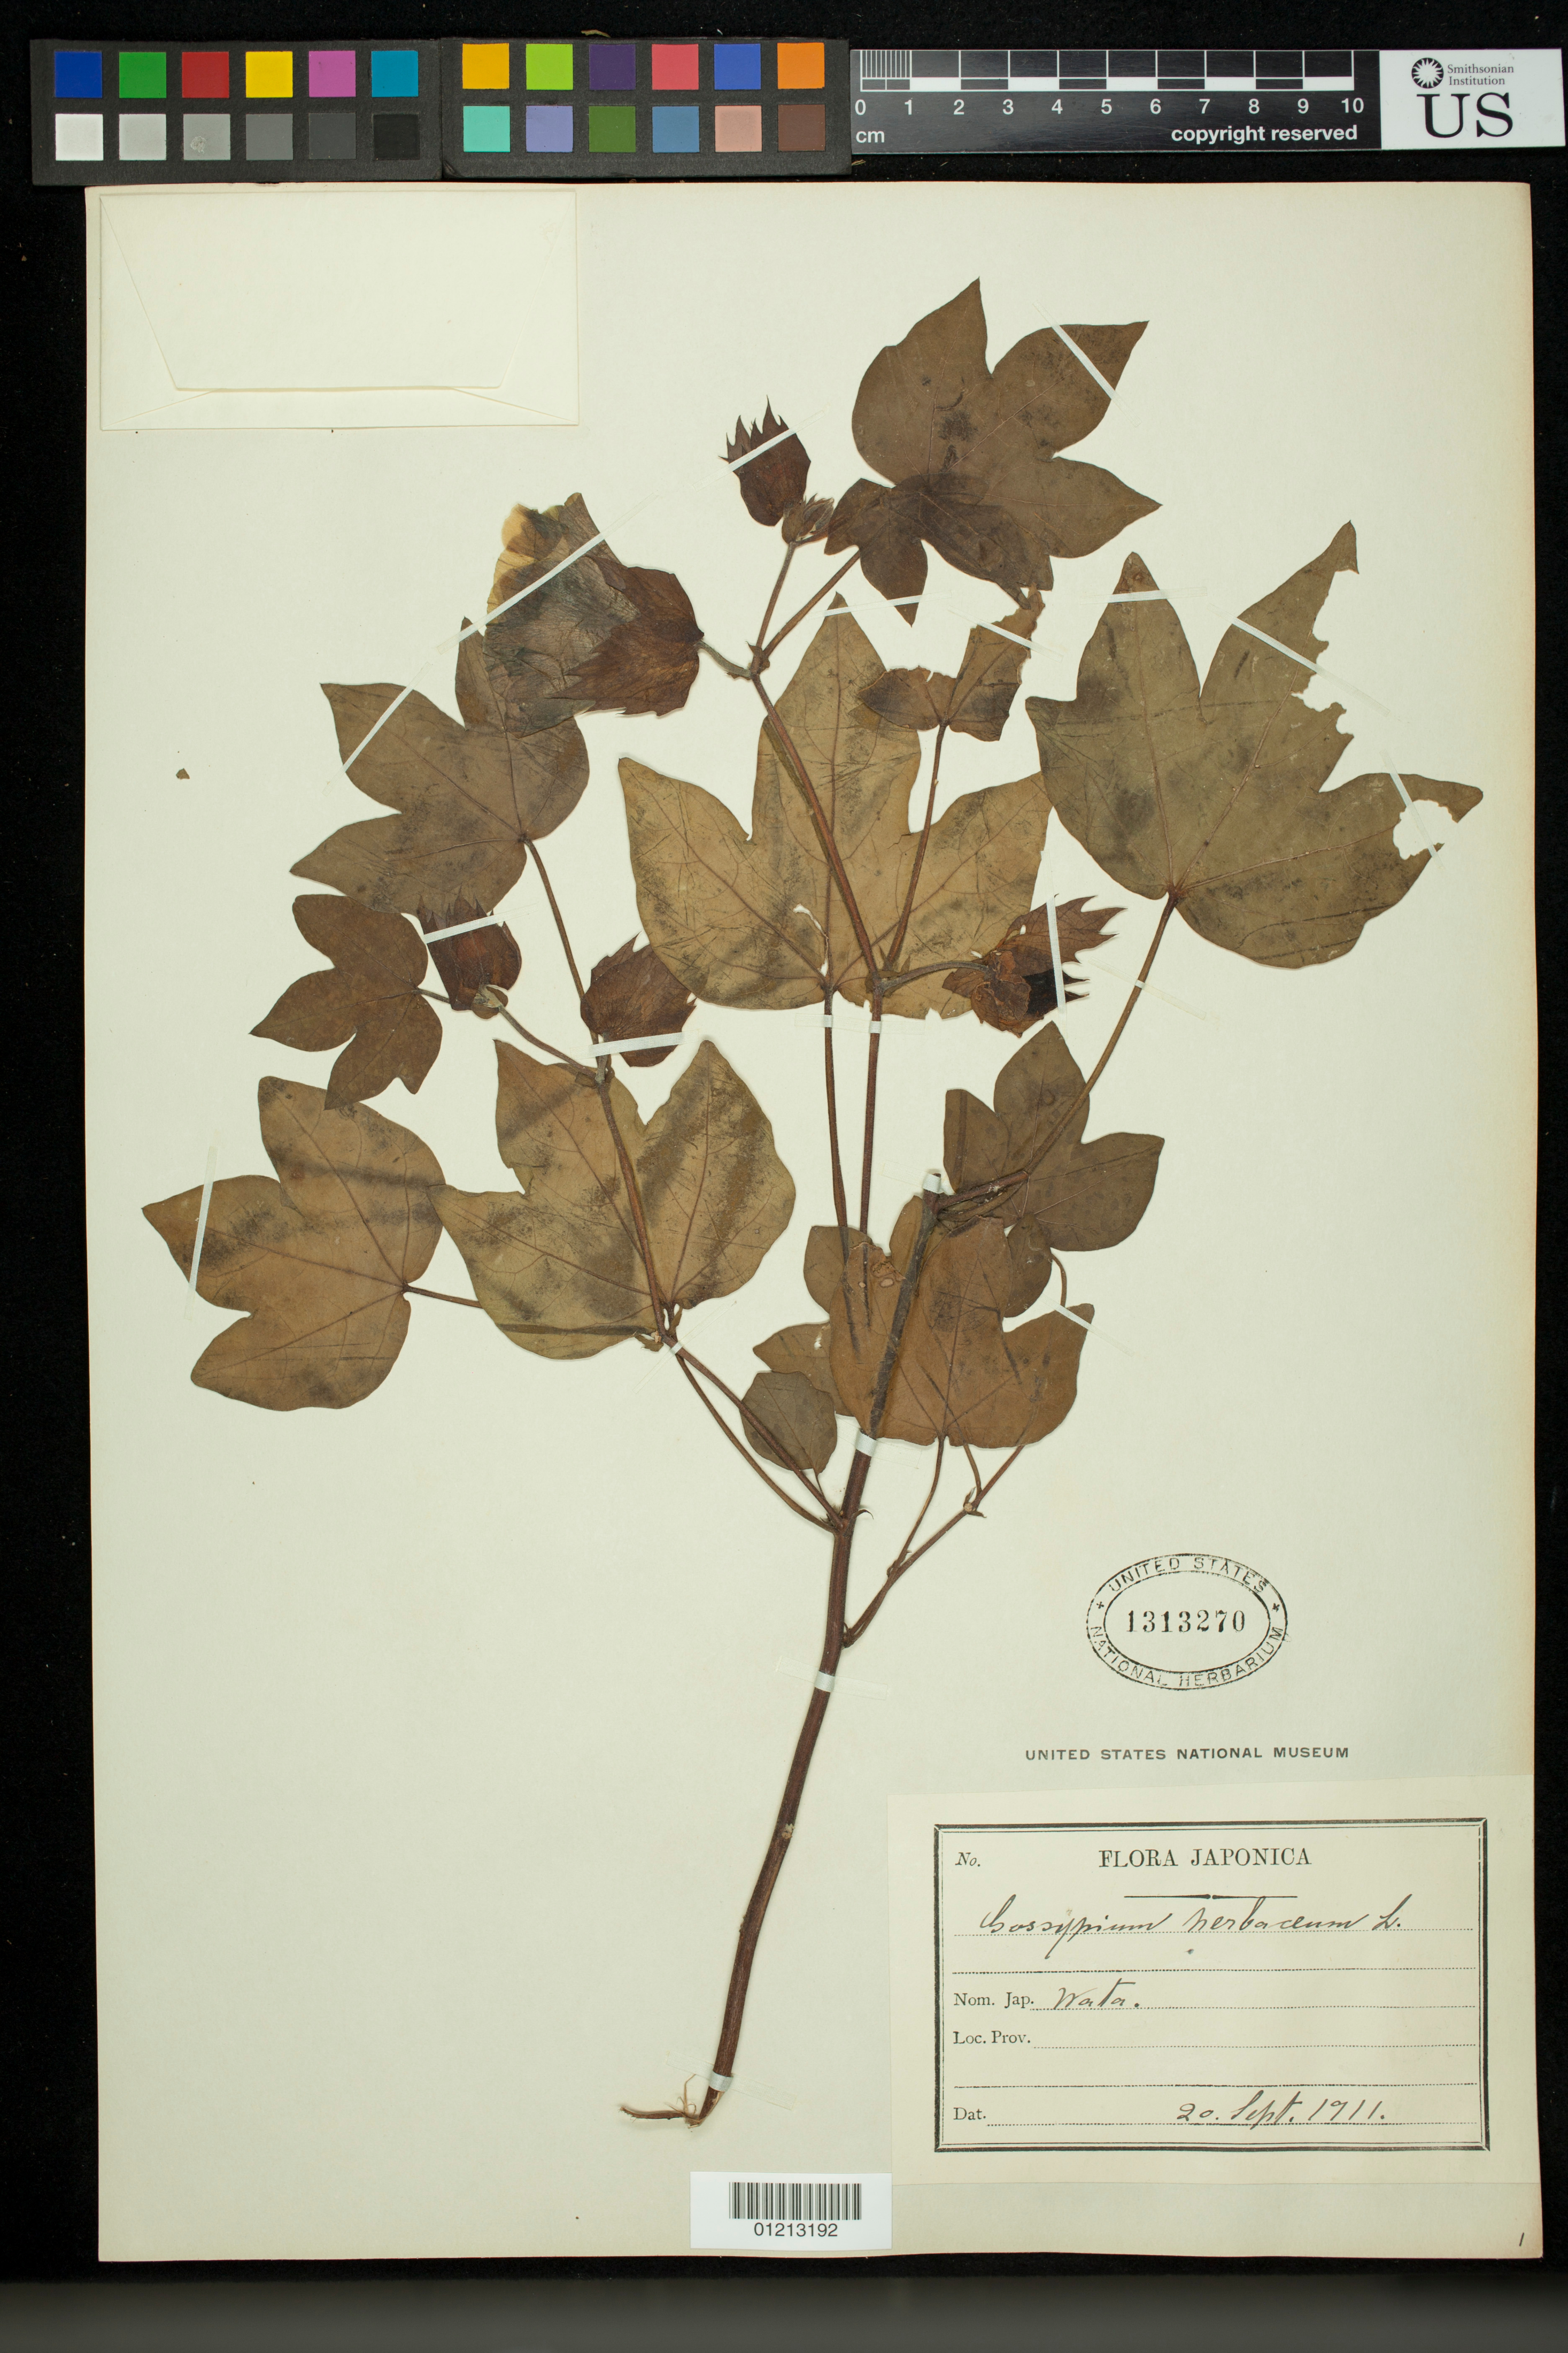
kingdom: Plantae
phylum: Tracheophyta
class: Magnoliopsida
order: Malvales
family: Malvaceae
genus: Gossypium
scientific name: Gossypium indicum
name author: Lam.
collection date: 1911-09-20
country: Japan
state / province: Tiba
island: Honshu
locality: Wata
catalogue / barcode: US 1313270